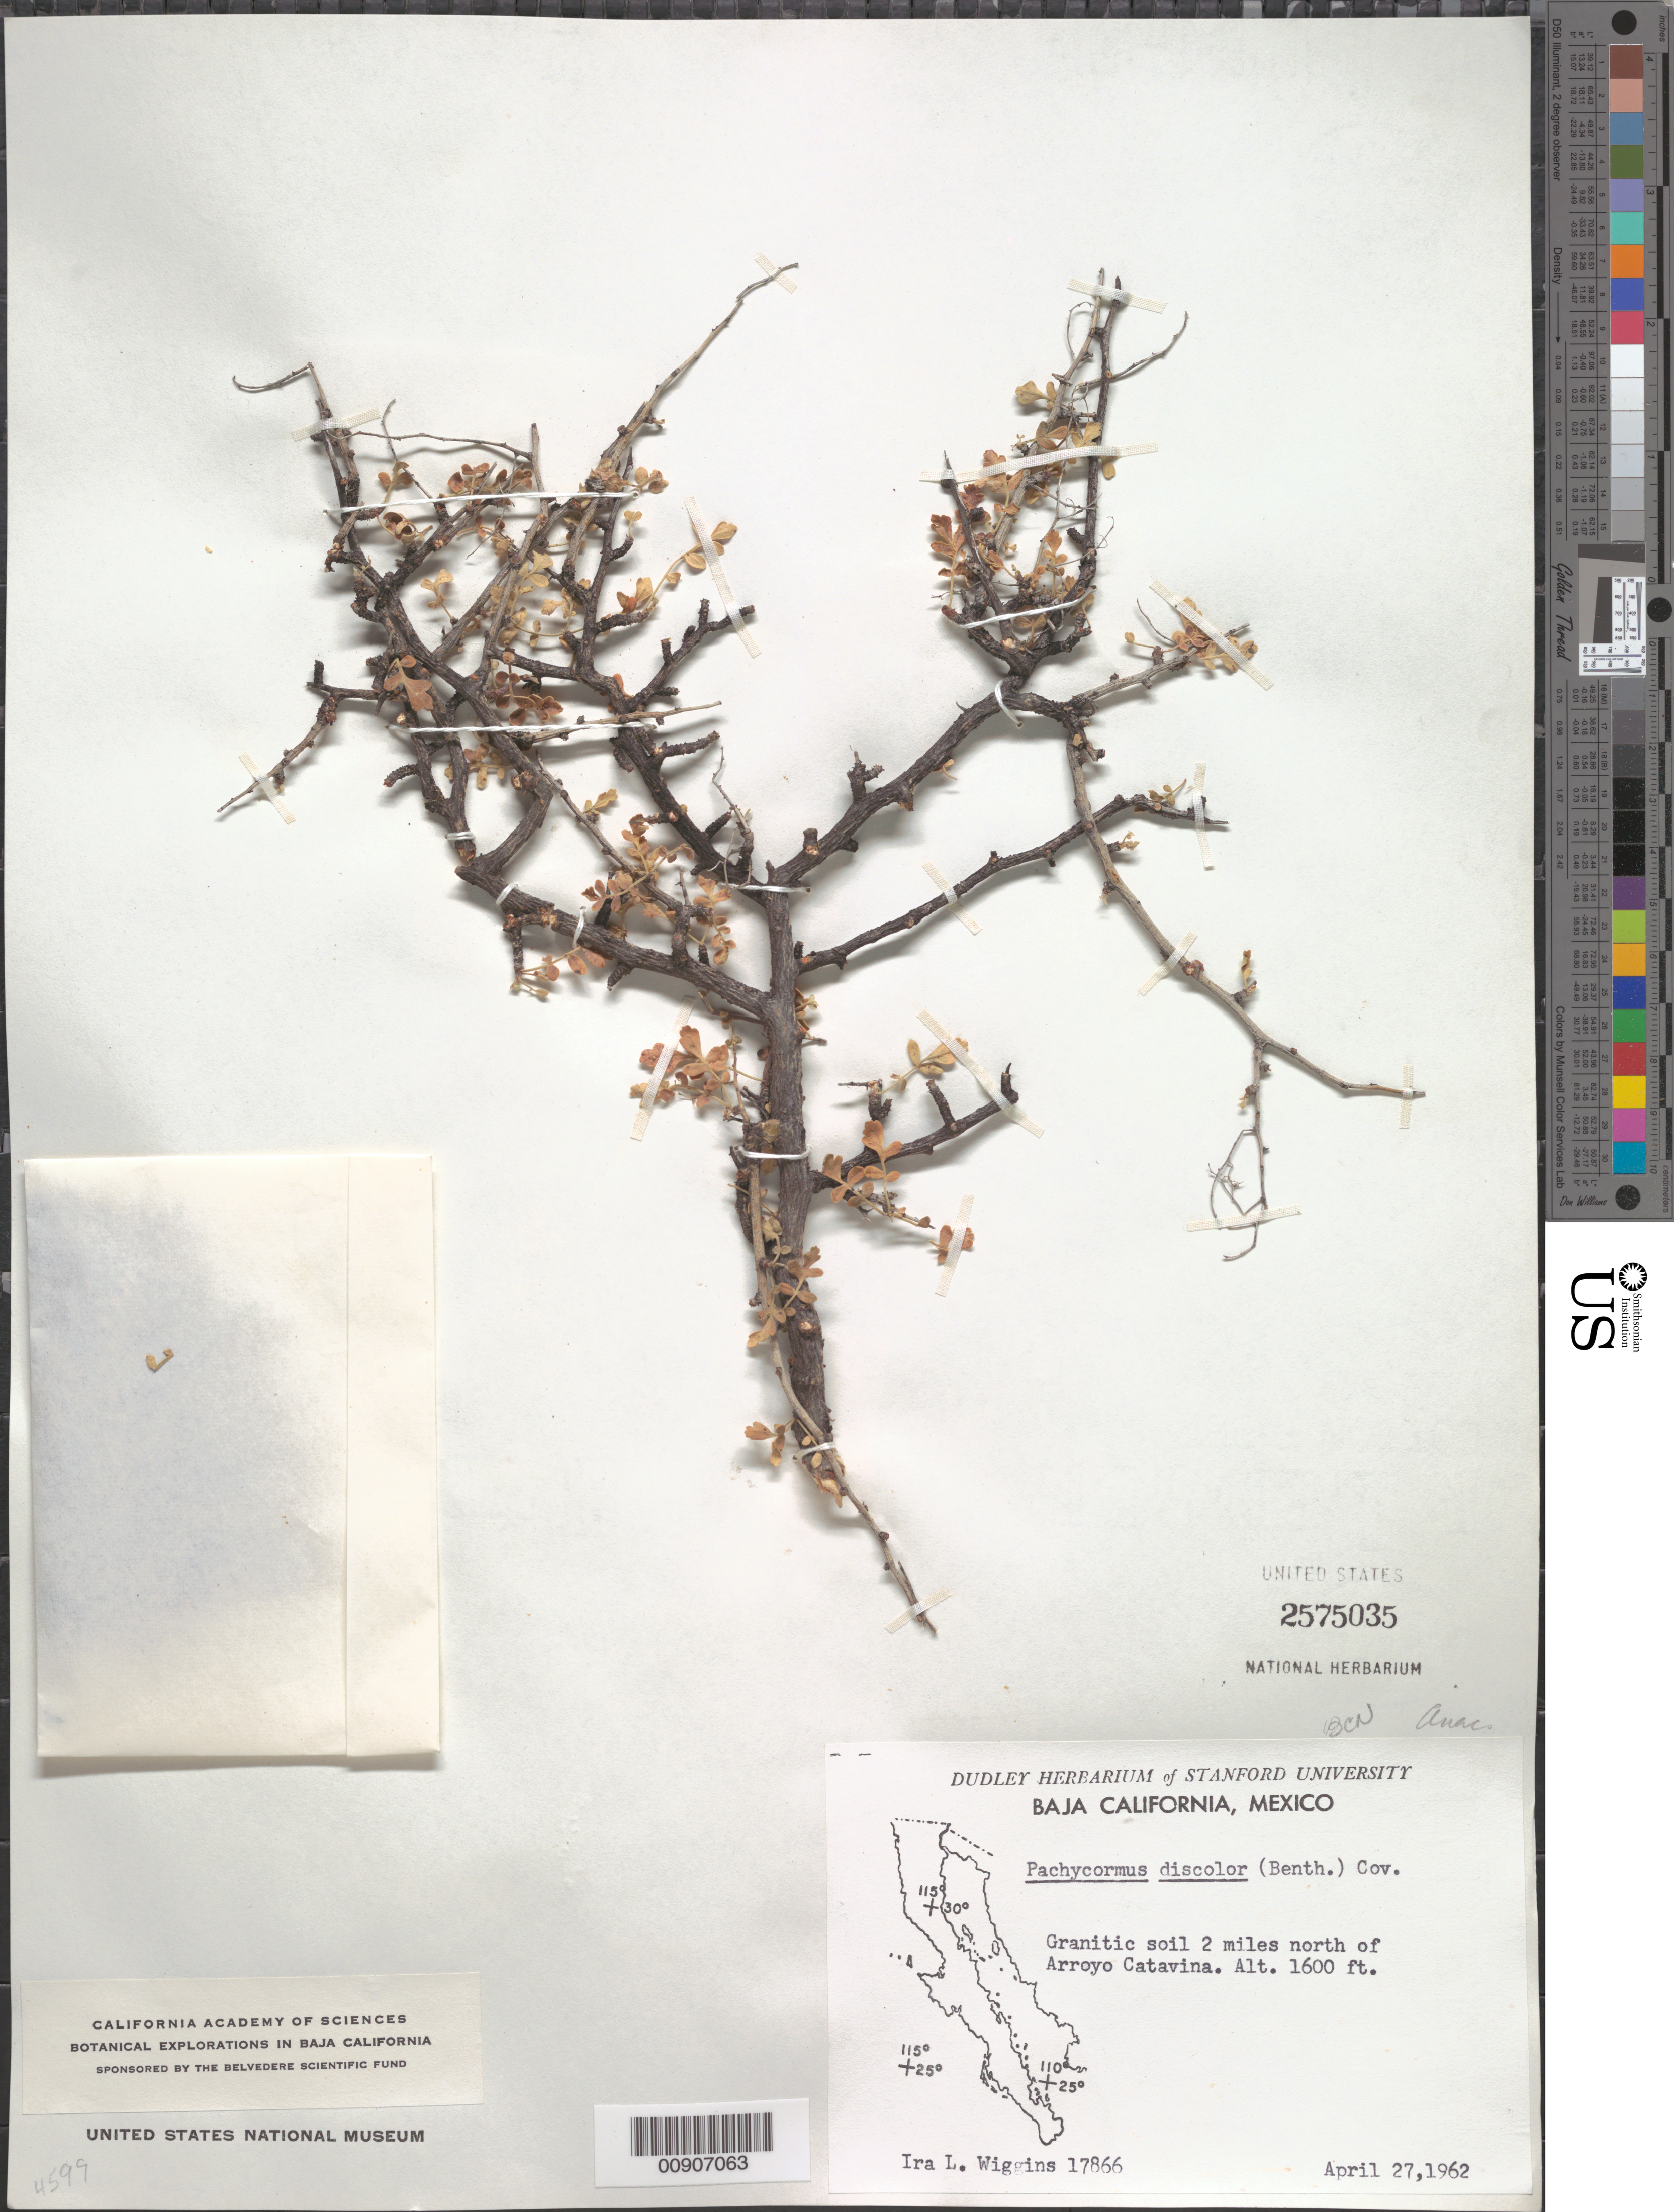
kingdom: Plantae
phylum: Tracheophyta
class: Magnoliopsida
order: Sapindales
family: Anacardiaceae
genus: Pachycormus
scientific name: Pachycormus discolor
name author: (Benth.) Coville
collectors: I. L. Wiggins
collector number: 17866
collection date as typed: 27 Apr 1962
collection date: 1962-04-27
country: Mexico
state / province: Baja California Norte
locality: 2 miles north of Arroyo Catavina.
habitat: Granitic soil.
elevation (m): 488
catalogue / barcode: US 2575035